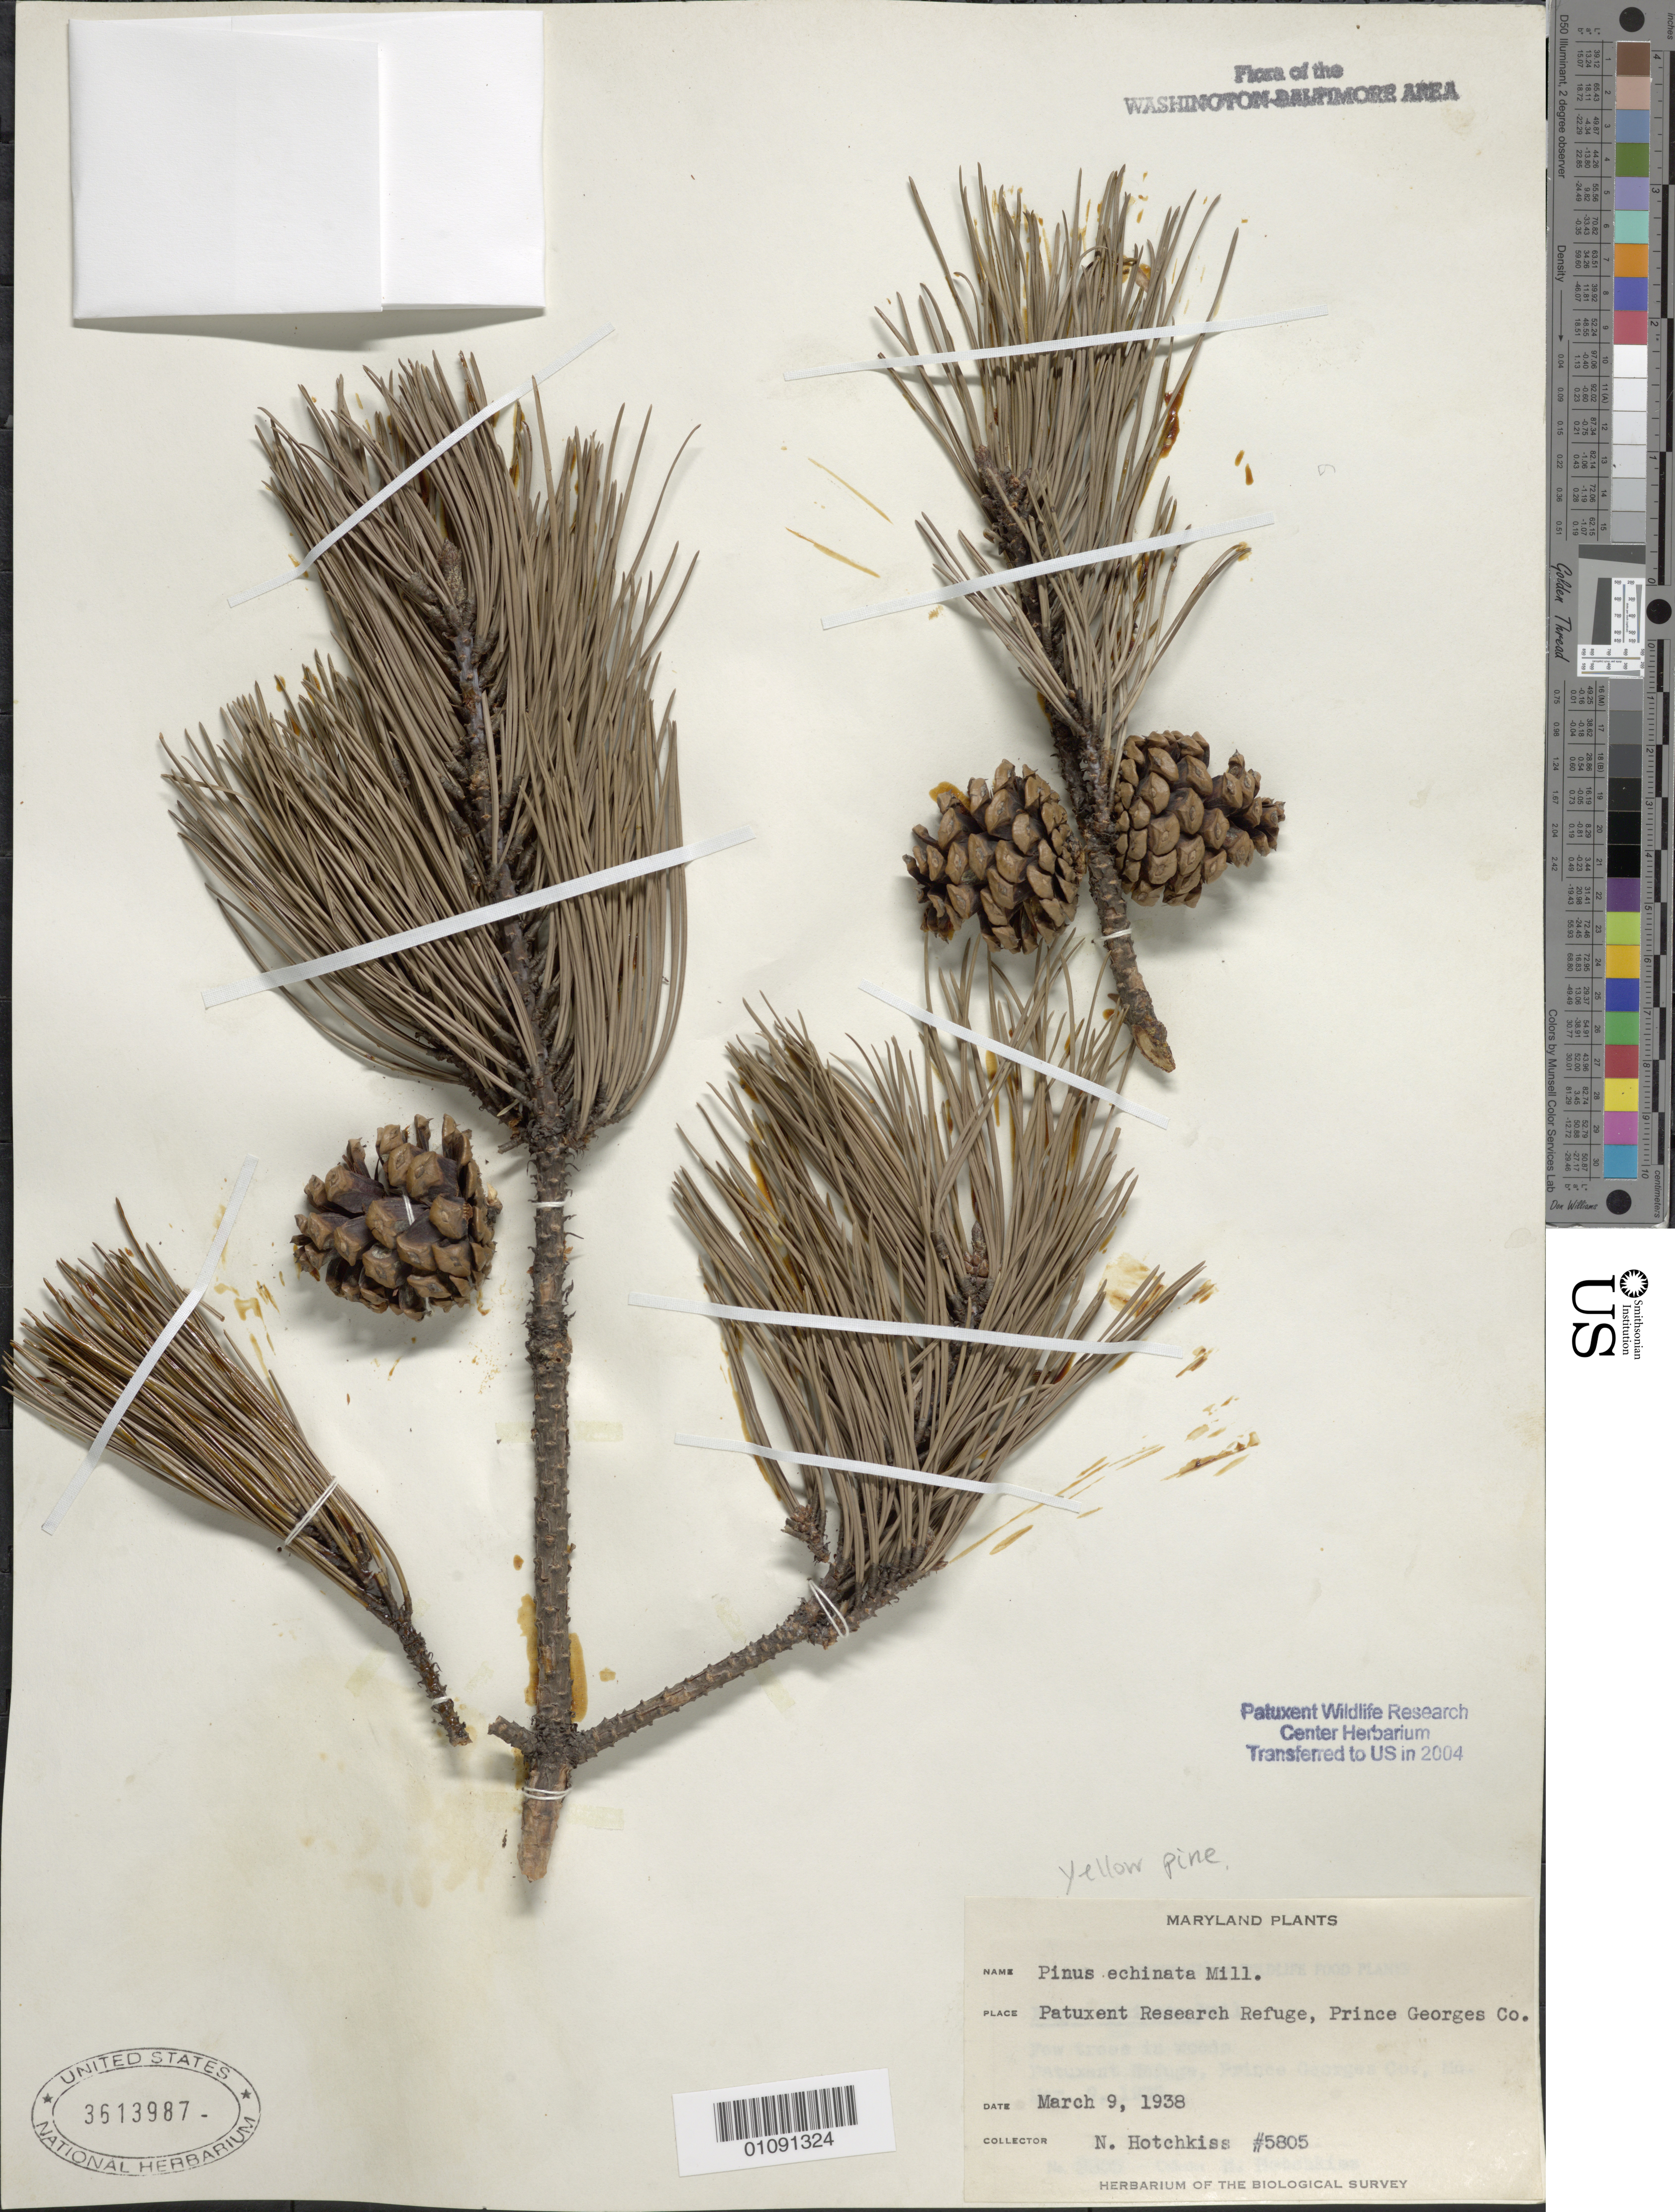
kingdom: Plantae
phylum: Tracheophyta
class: Pinopsida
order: Pinales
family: Pinaceae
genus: Pinus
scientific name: Pinus echinata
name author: Mill.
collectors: N. Hotchkiss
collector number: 5805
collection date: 1938-03-09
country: United States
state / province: Maryland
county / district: Prince George's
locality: Patuxent Wildlife Refuge.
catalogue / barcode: US 3613987